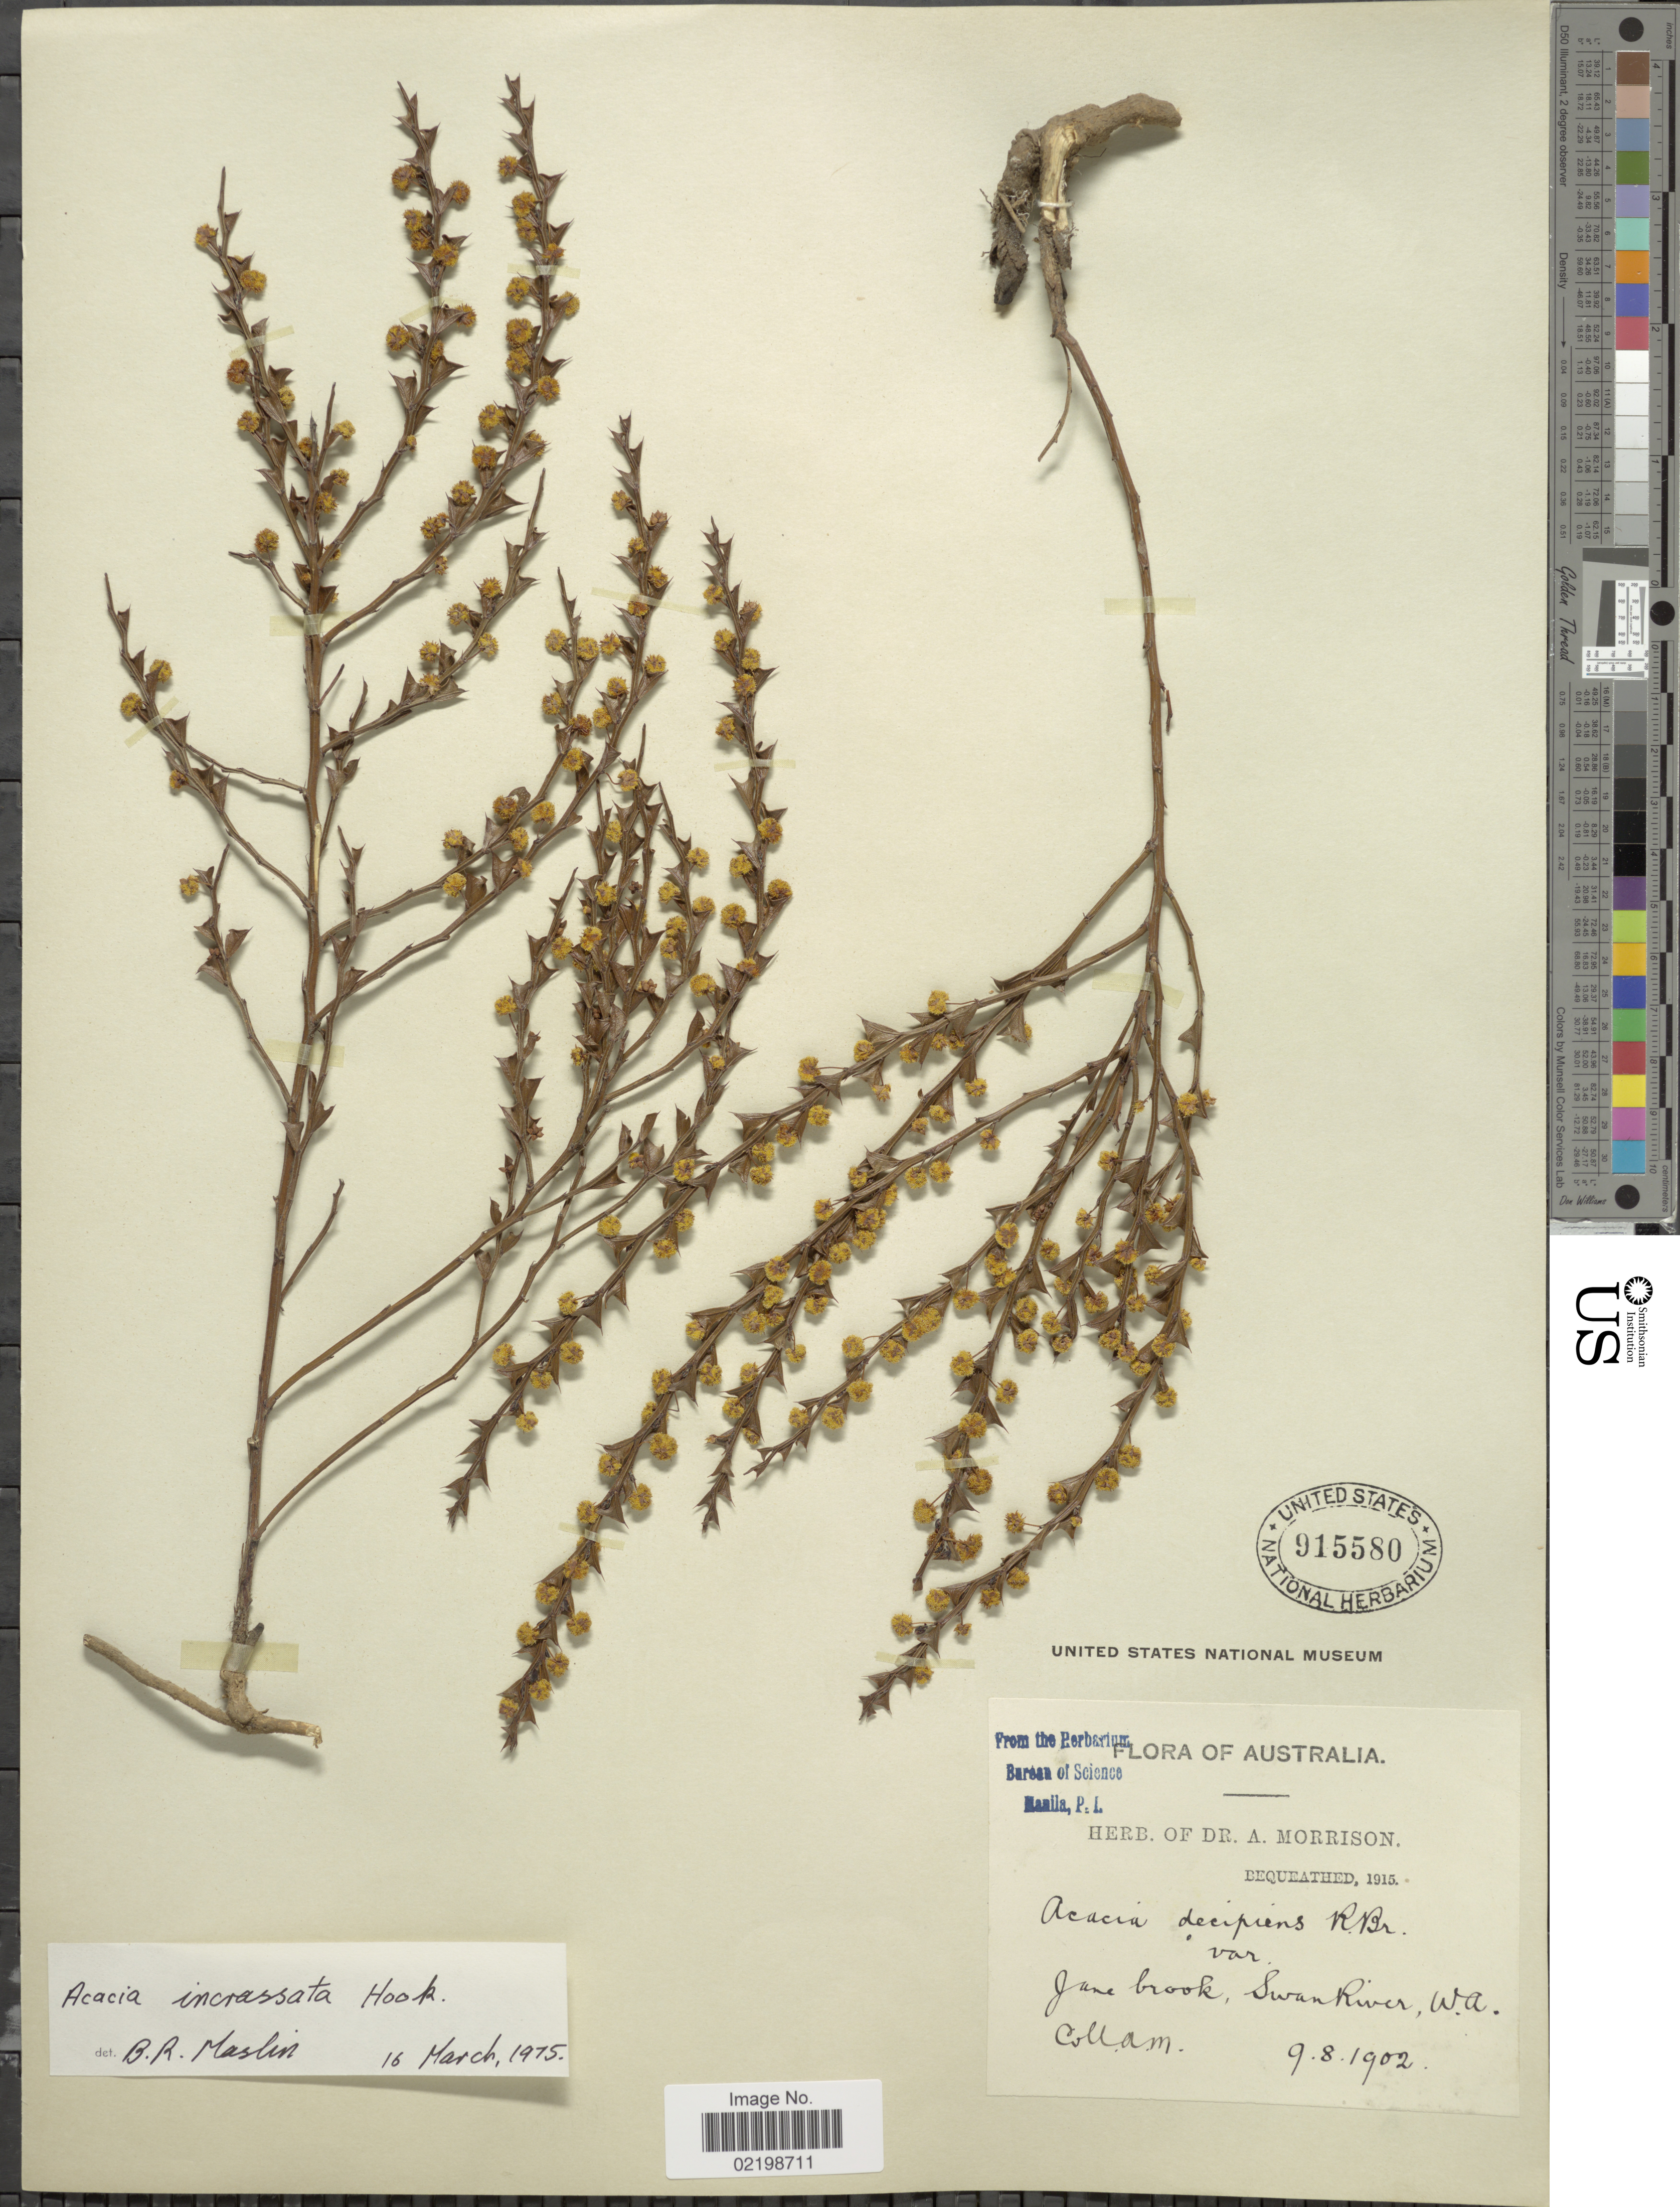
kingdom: Plantae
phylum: Tracheophyta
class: Magnoliopsida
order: Fabales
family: Fabaceae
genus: Acacia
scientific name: Acacia incrassata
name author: Hook.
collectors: A. Morrison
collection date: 1902-08-09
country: Australia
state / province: Western Australia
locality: Jane Brook, Swan River, W.A.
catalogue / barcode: US 915580